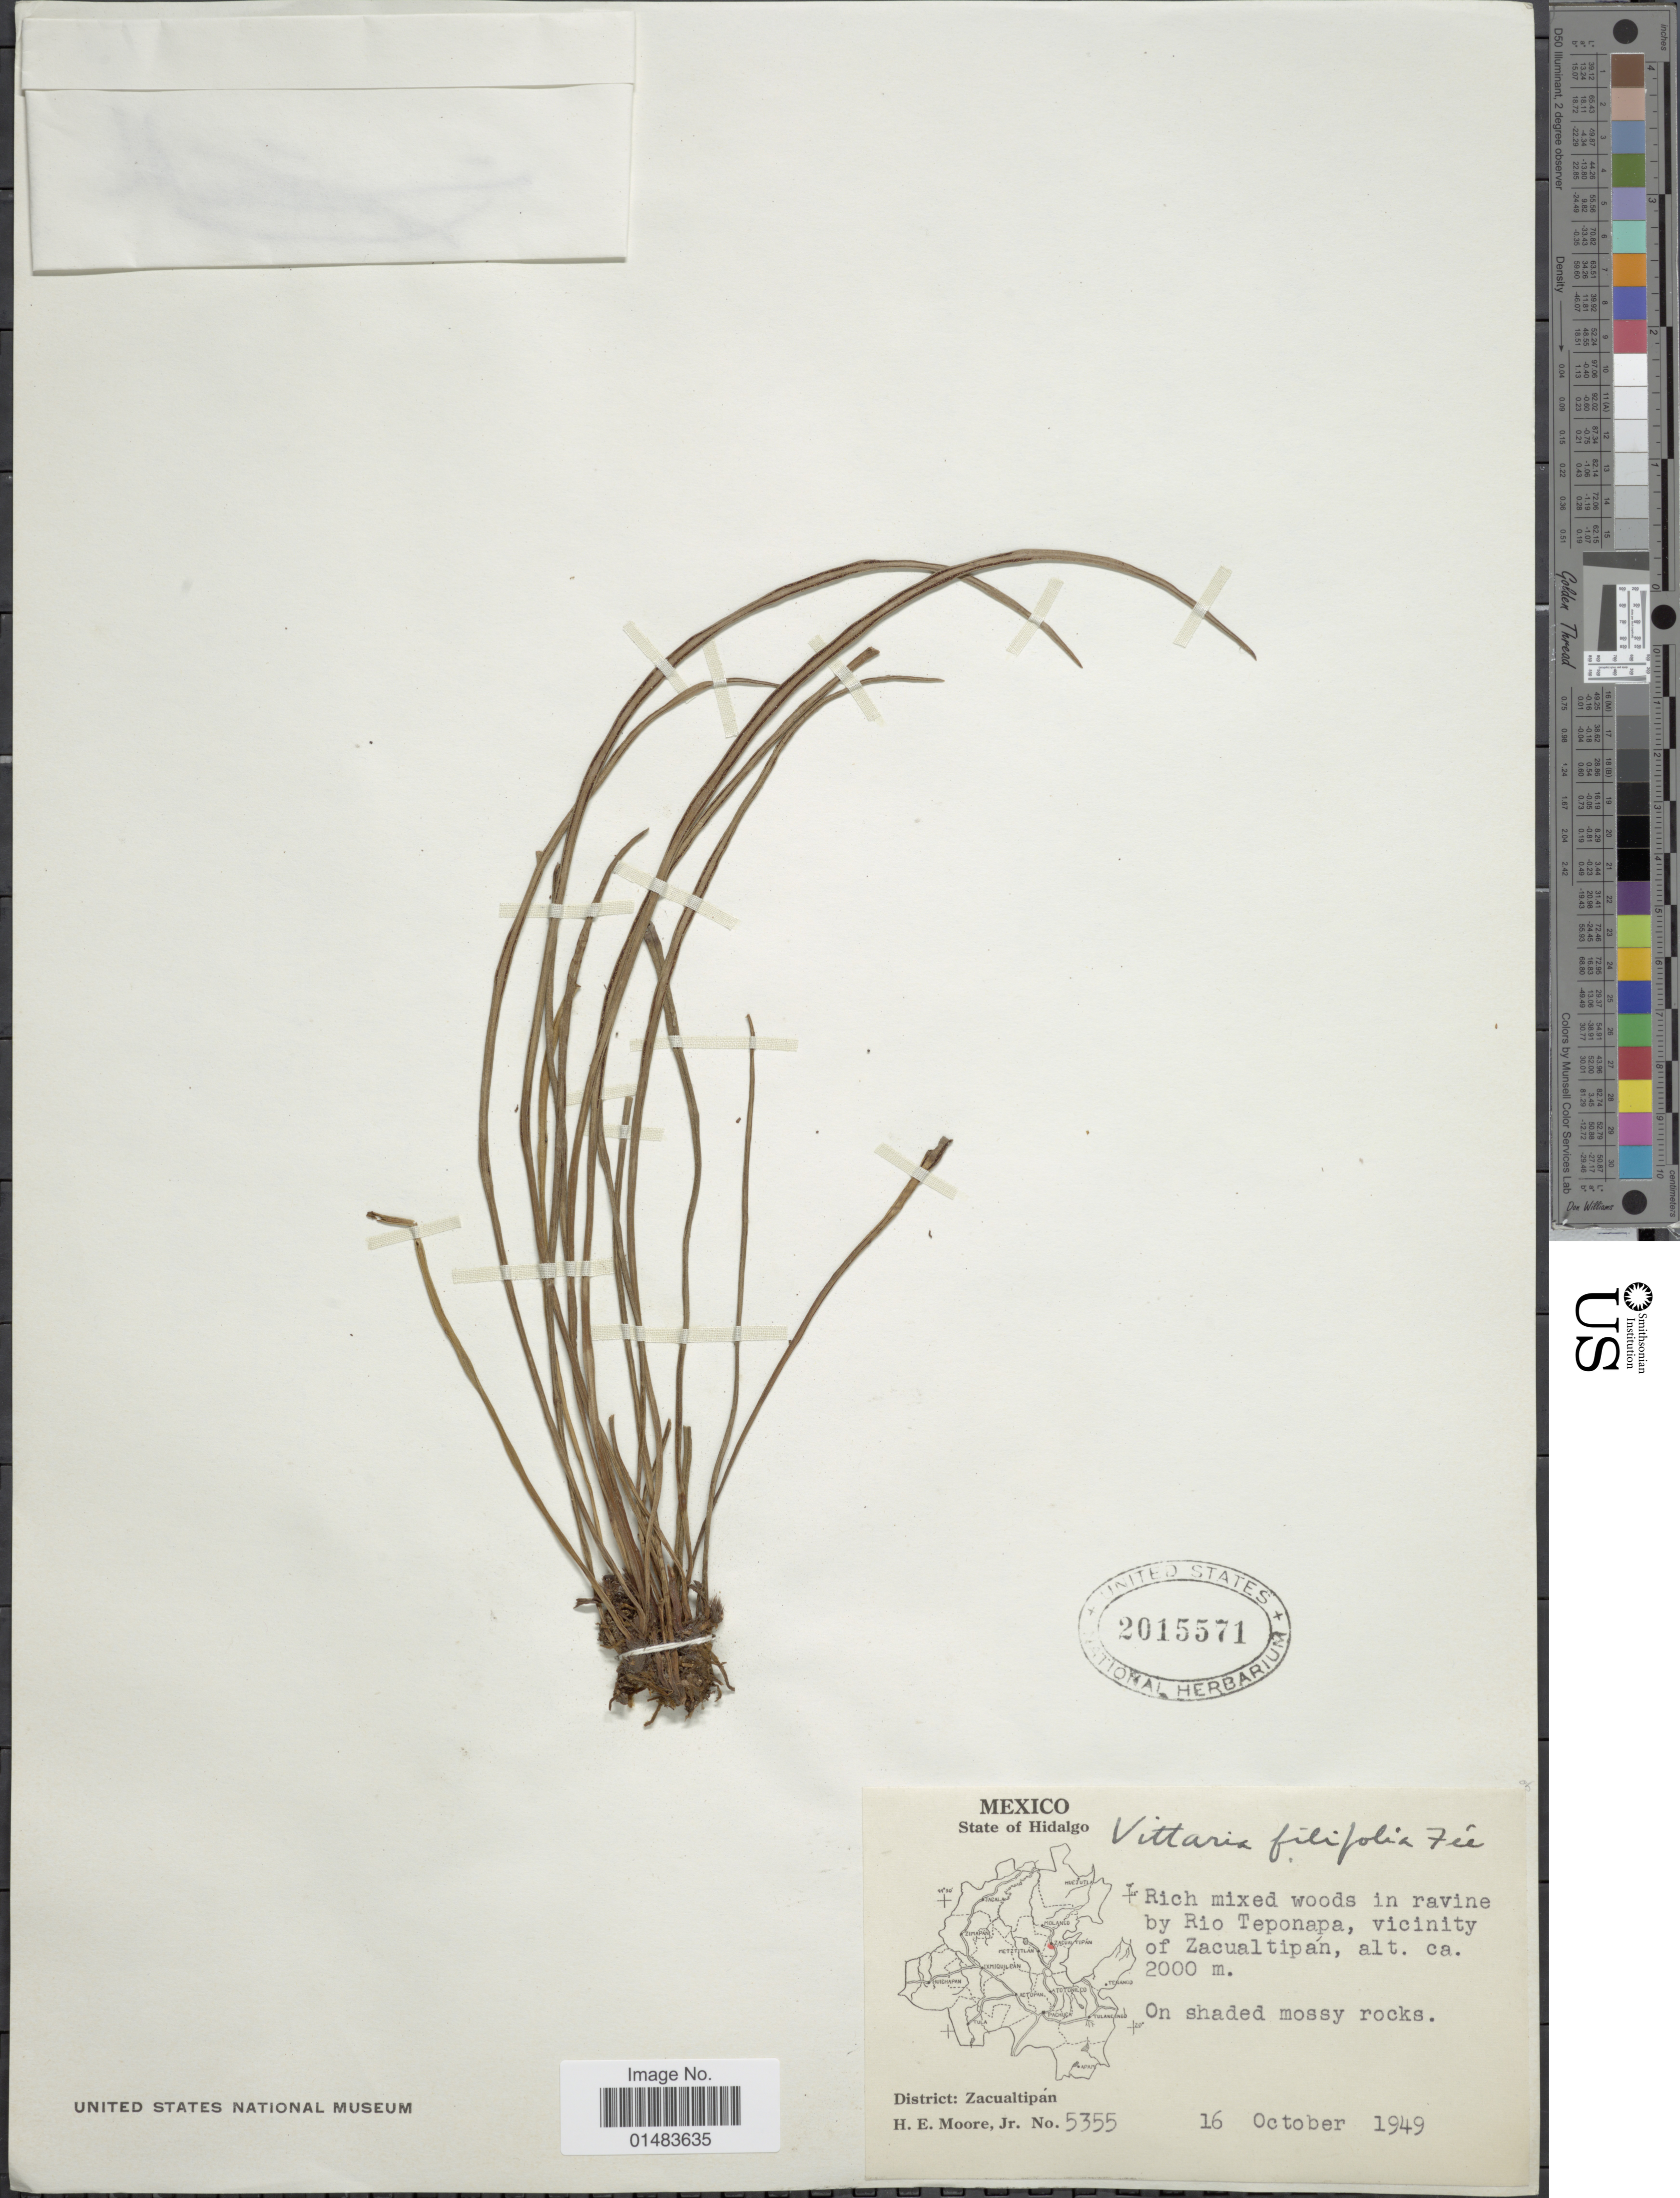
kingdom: Plantae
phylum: Tracheophyta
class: Polypodiopsida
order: Polypodiales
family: Pteridaceae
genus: Vittaria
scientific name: Vittaria graminifolia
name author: Kaulf.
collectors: H. E. Moore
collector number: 5355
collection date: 1949-10-16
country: Mexico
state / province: Hidalgo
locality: Rich mixed woods in ravine by Rio Teponapa, vicinity of Zacualtipan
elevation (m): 2000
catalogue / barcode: US 2015571